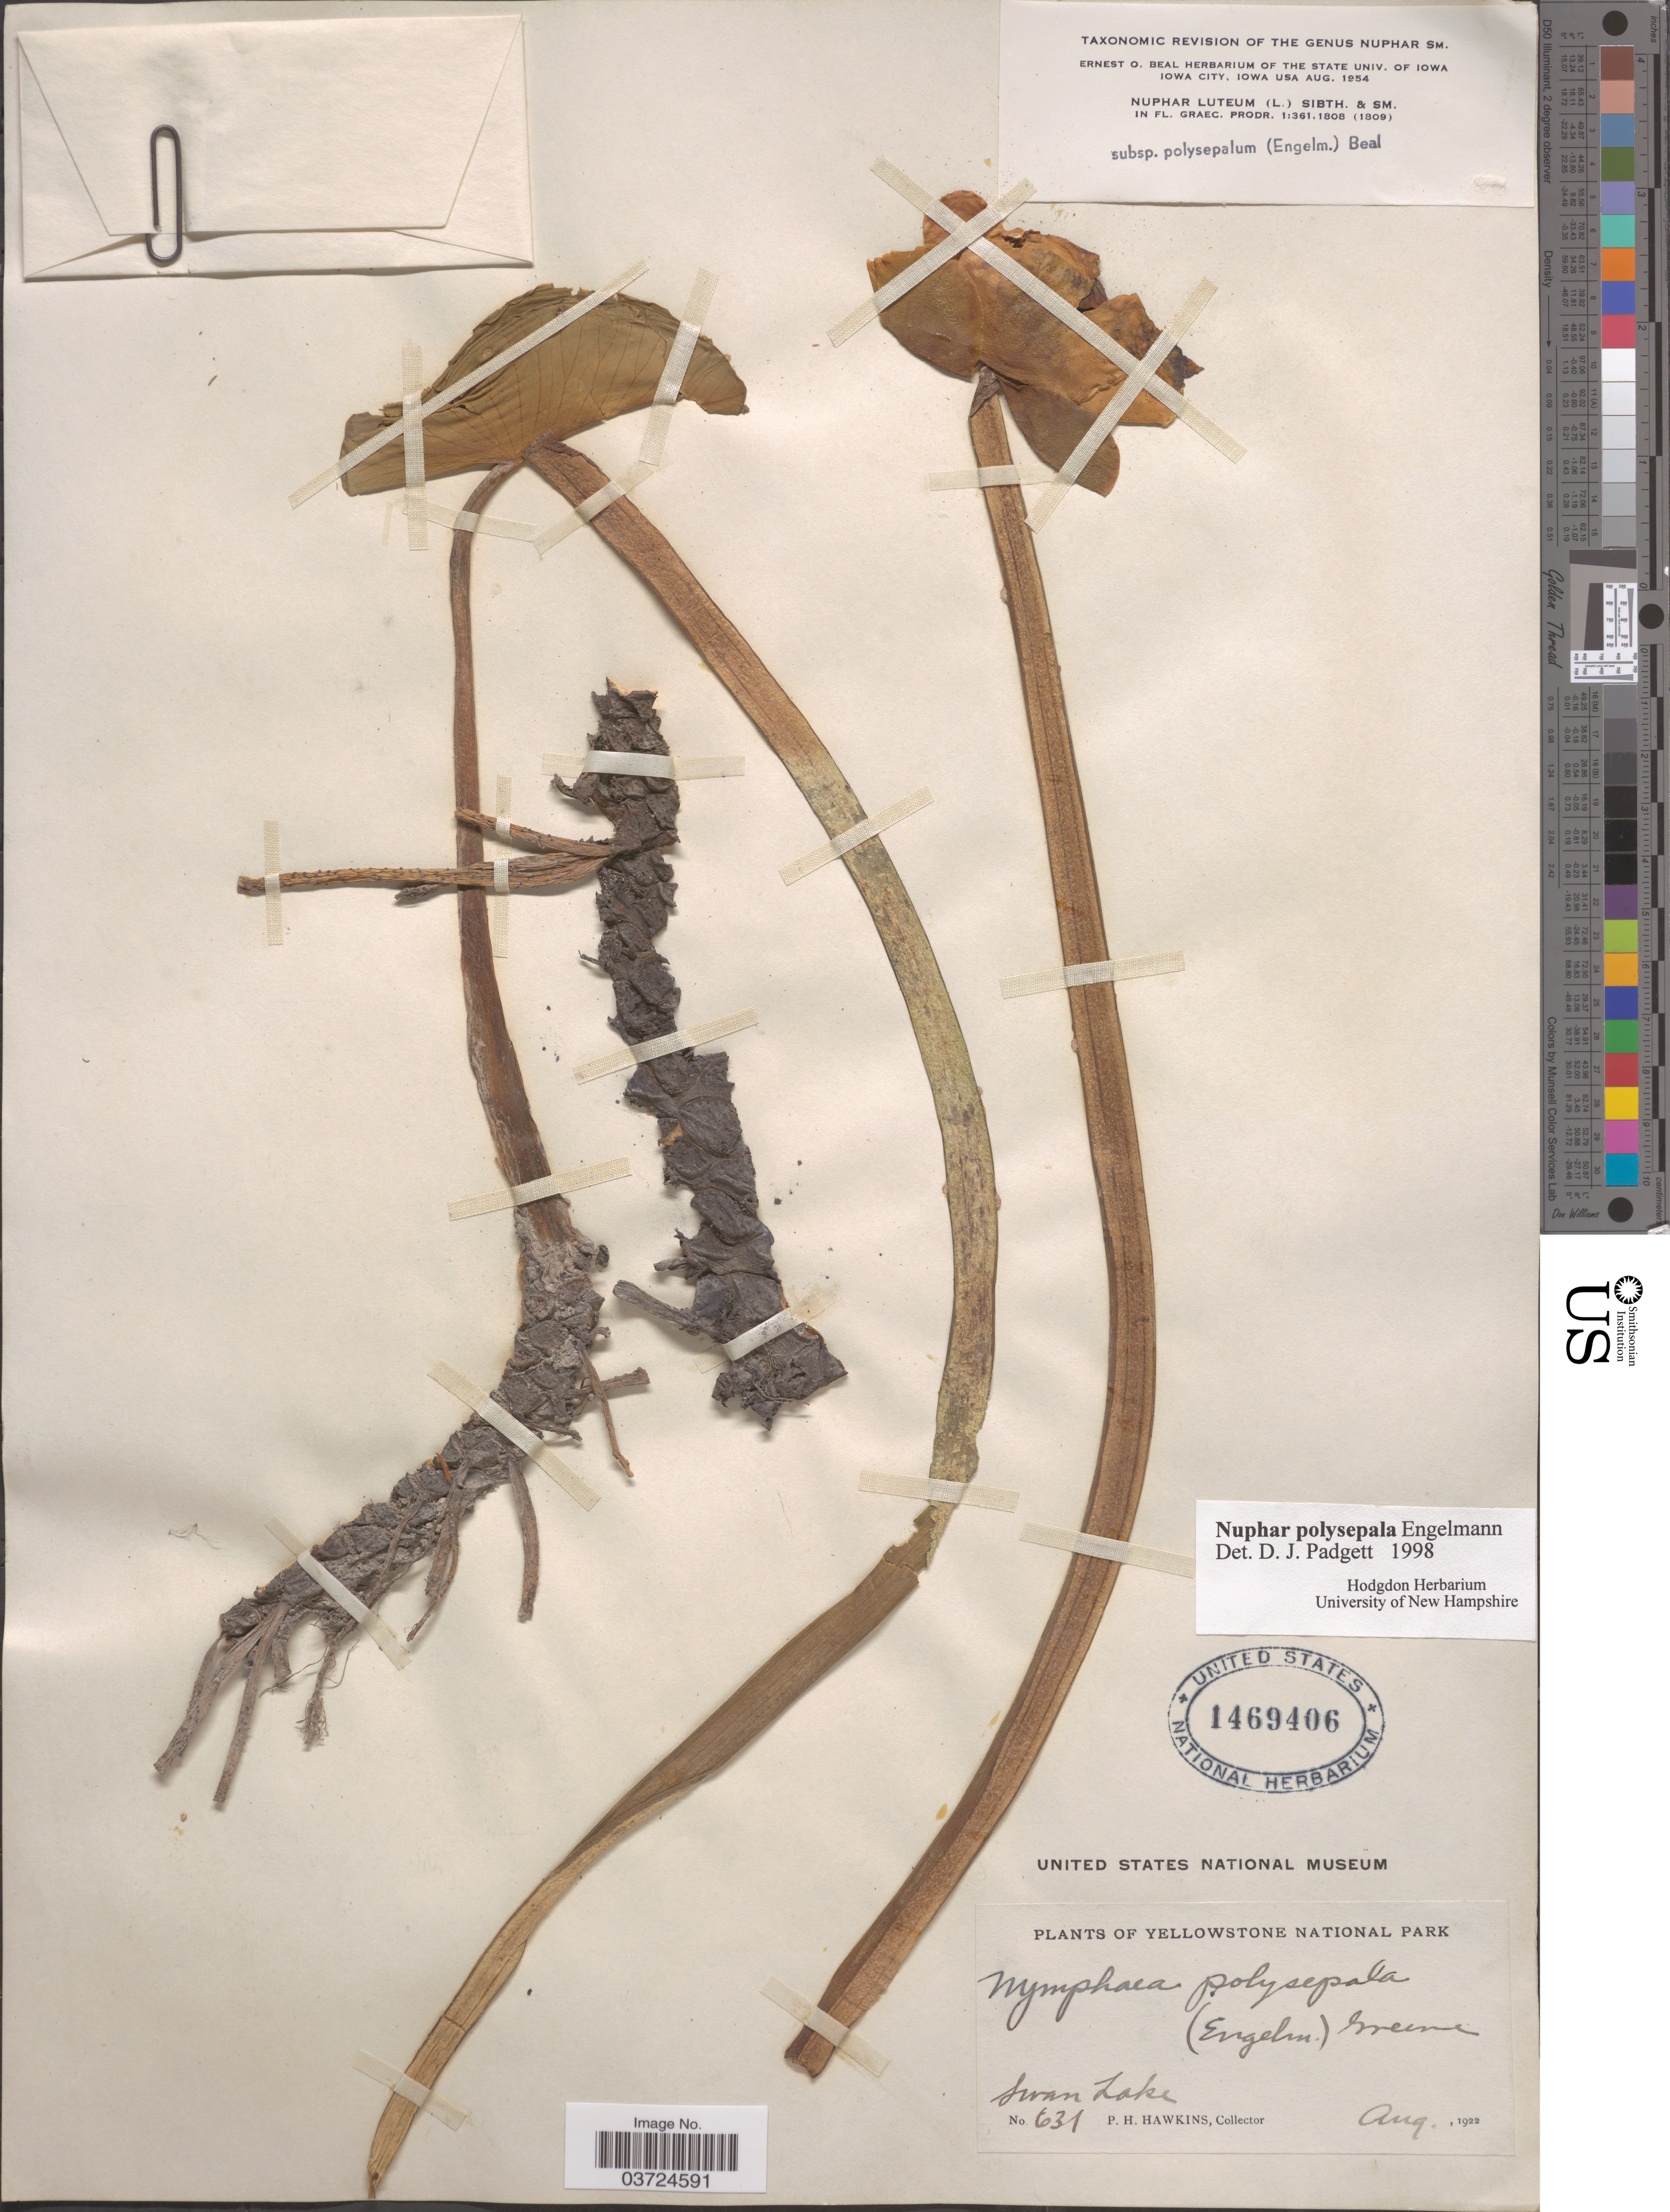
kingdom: Plantae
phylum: Tracheophyta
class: Magnoliopsida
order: Nymphaeales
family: Nymphaeaceae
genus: Nuphar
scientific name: Nuphar polysepala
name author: Englem.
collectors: P. Hawkins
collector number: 631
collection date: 1922-08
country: United States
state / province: Wyoming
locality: Yellowstone National Park. Swan Lake.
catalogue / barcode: US 1469406